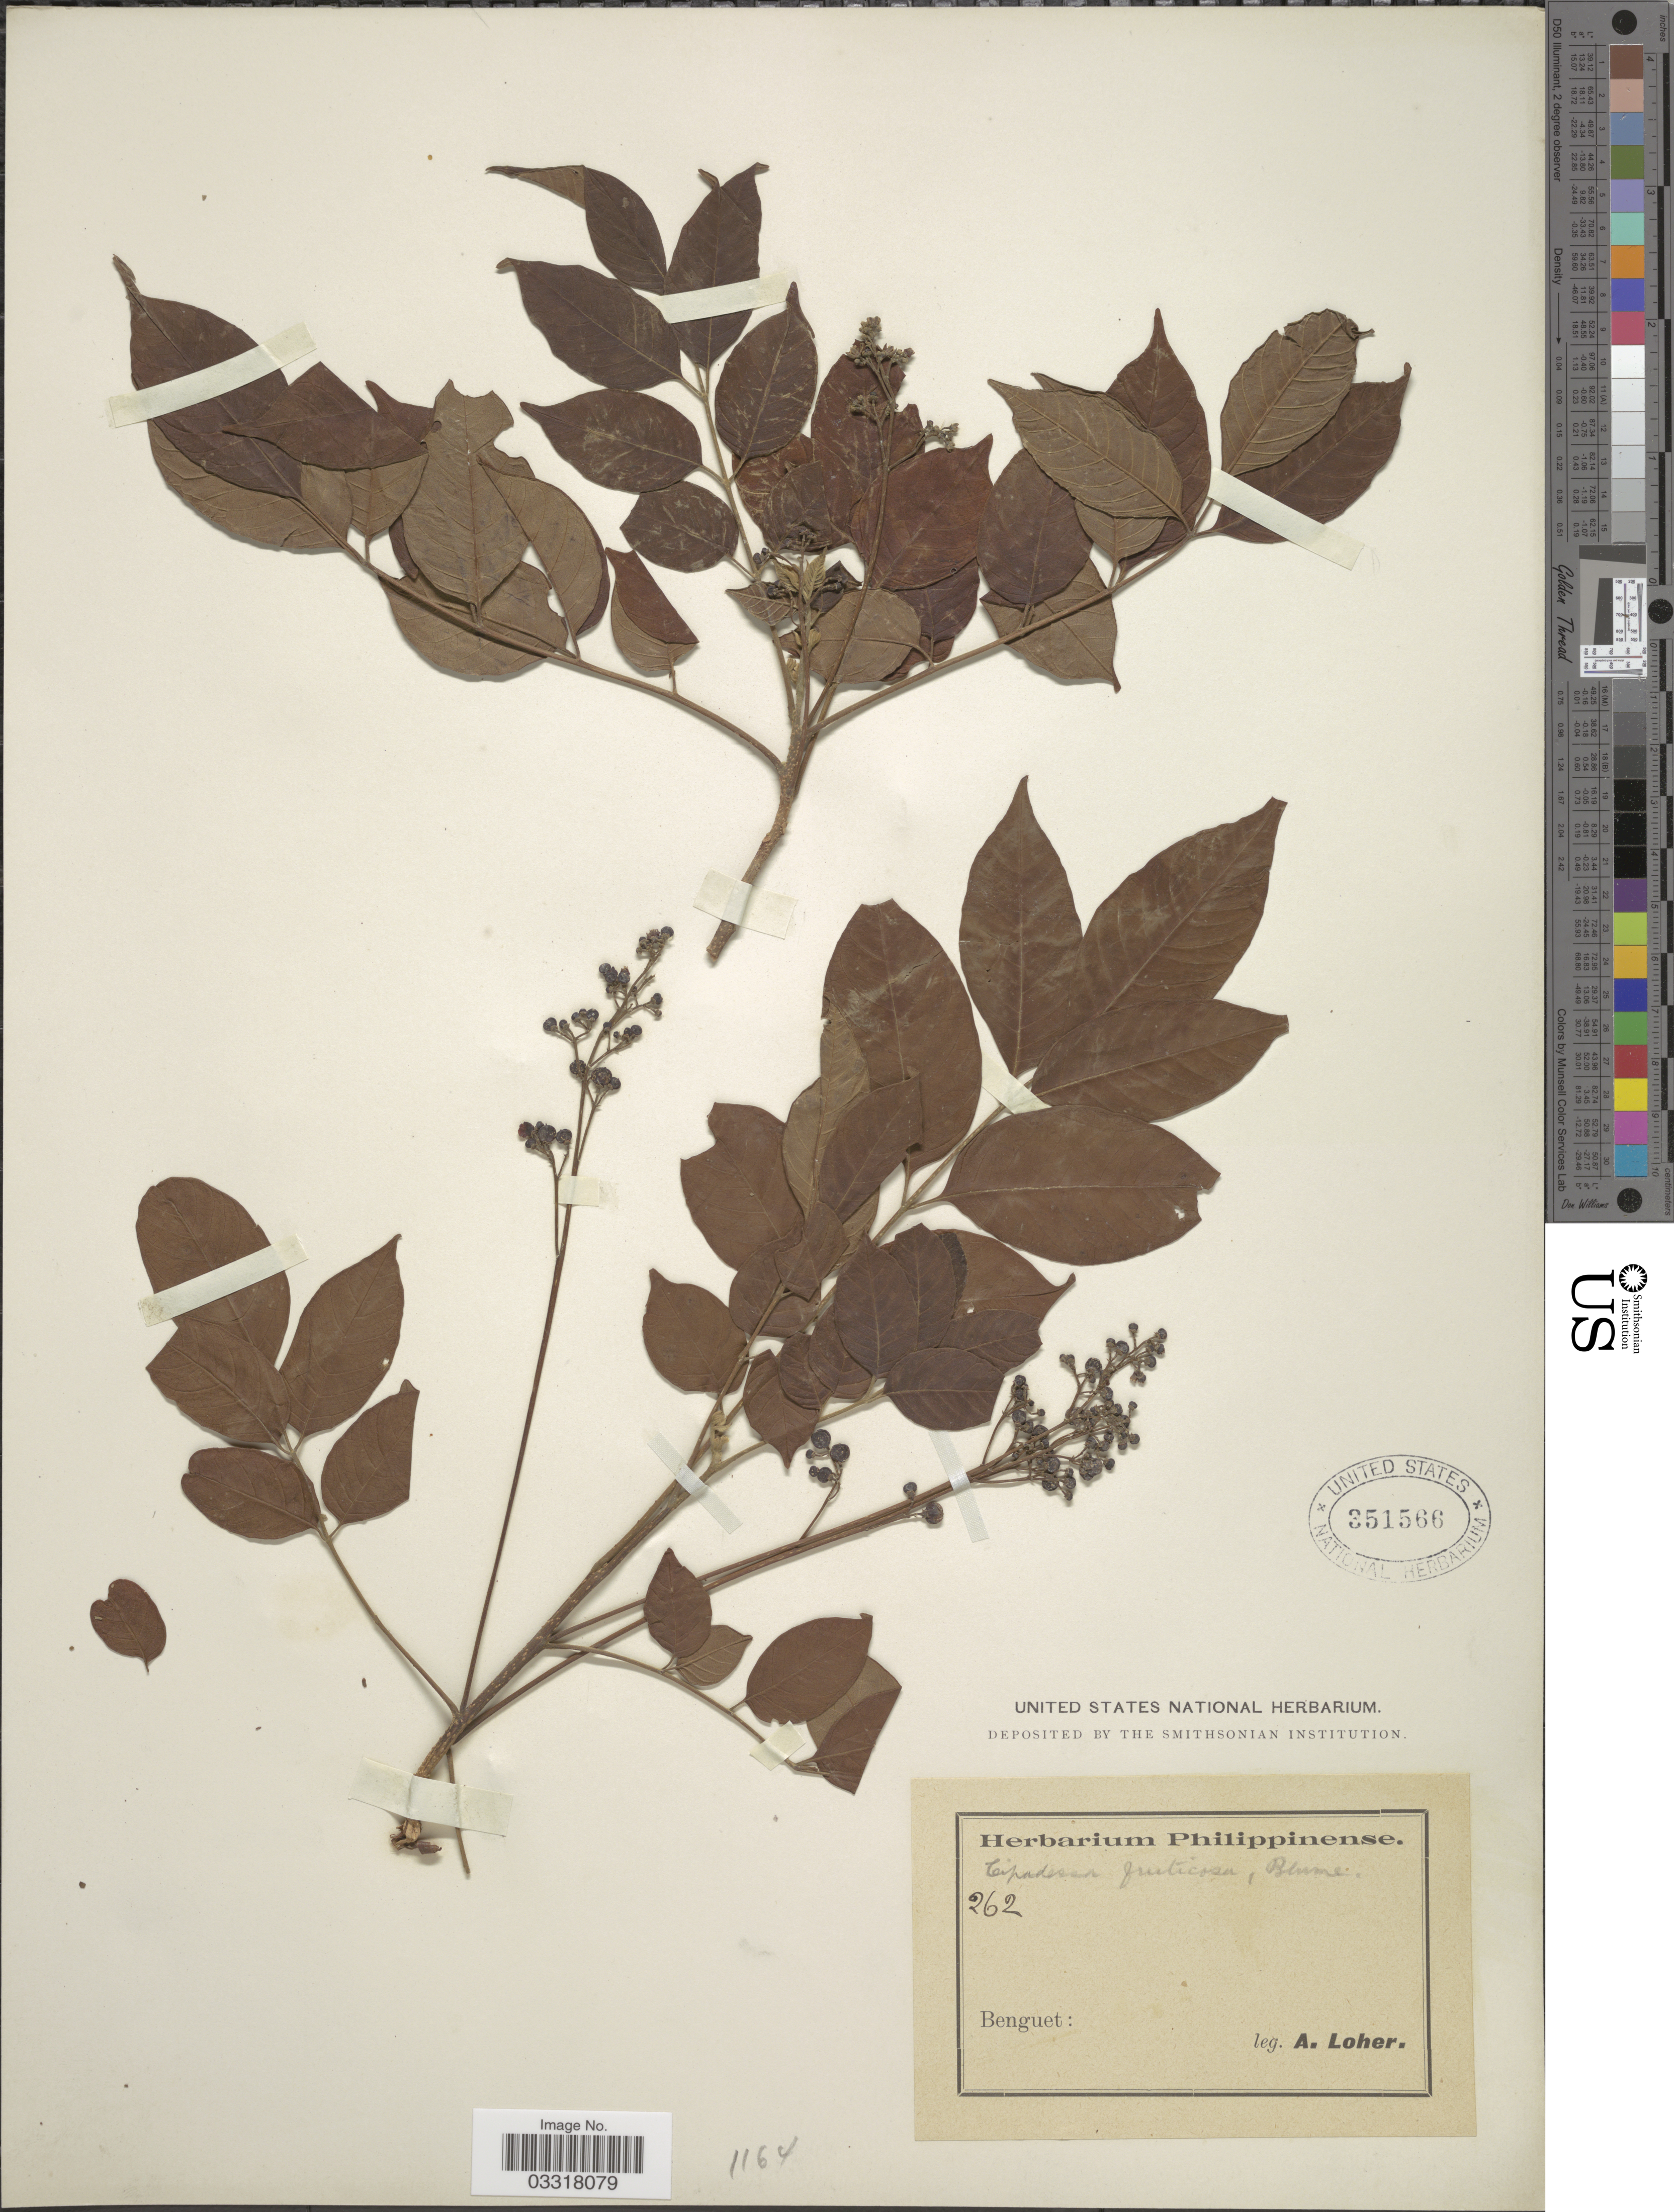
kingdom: Plantae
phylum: Tracheophyta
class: Magnoliopsida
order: Sapindales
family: Meliaceae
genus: Cipadessa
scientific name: Cipadessa baccifera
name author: Miq.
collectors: A. Loher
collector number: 262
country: Philippines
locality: Benguet.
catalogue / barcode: US 351566